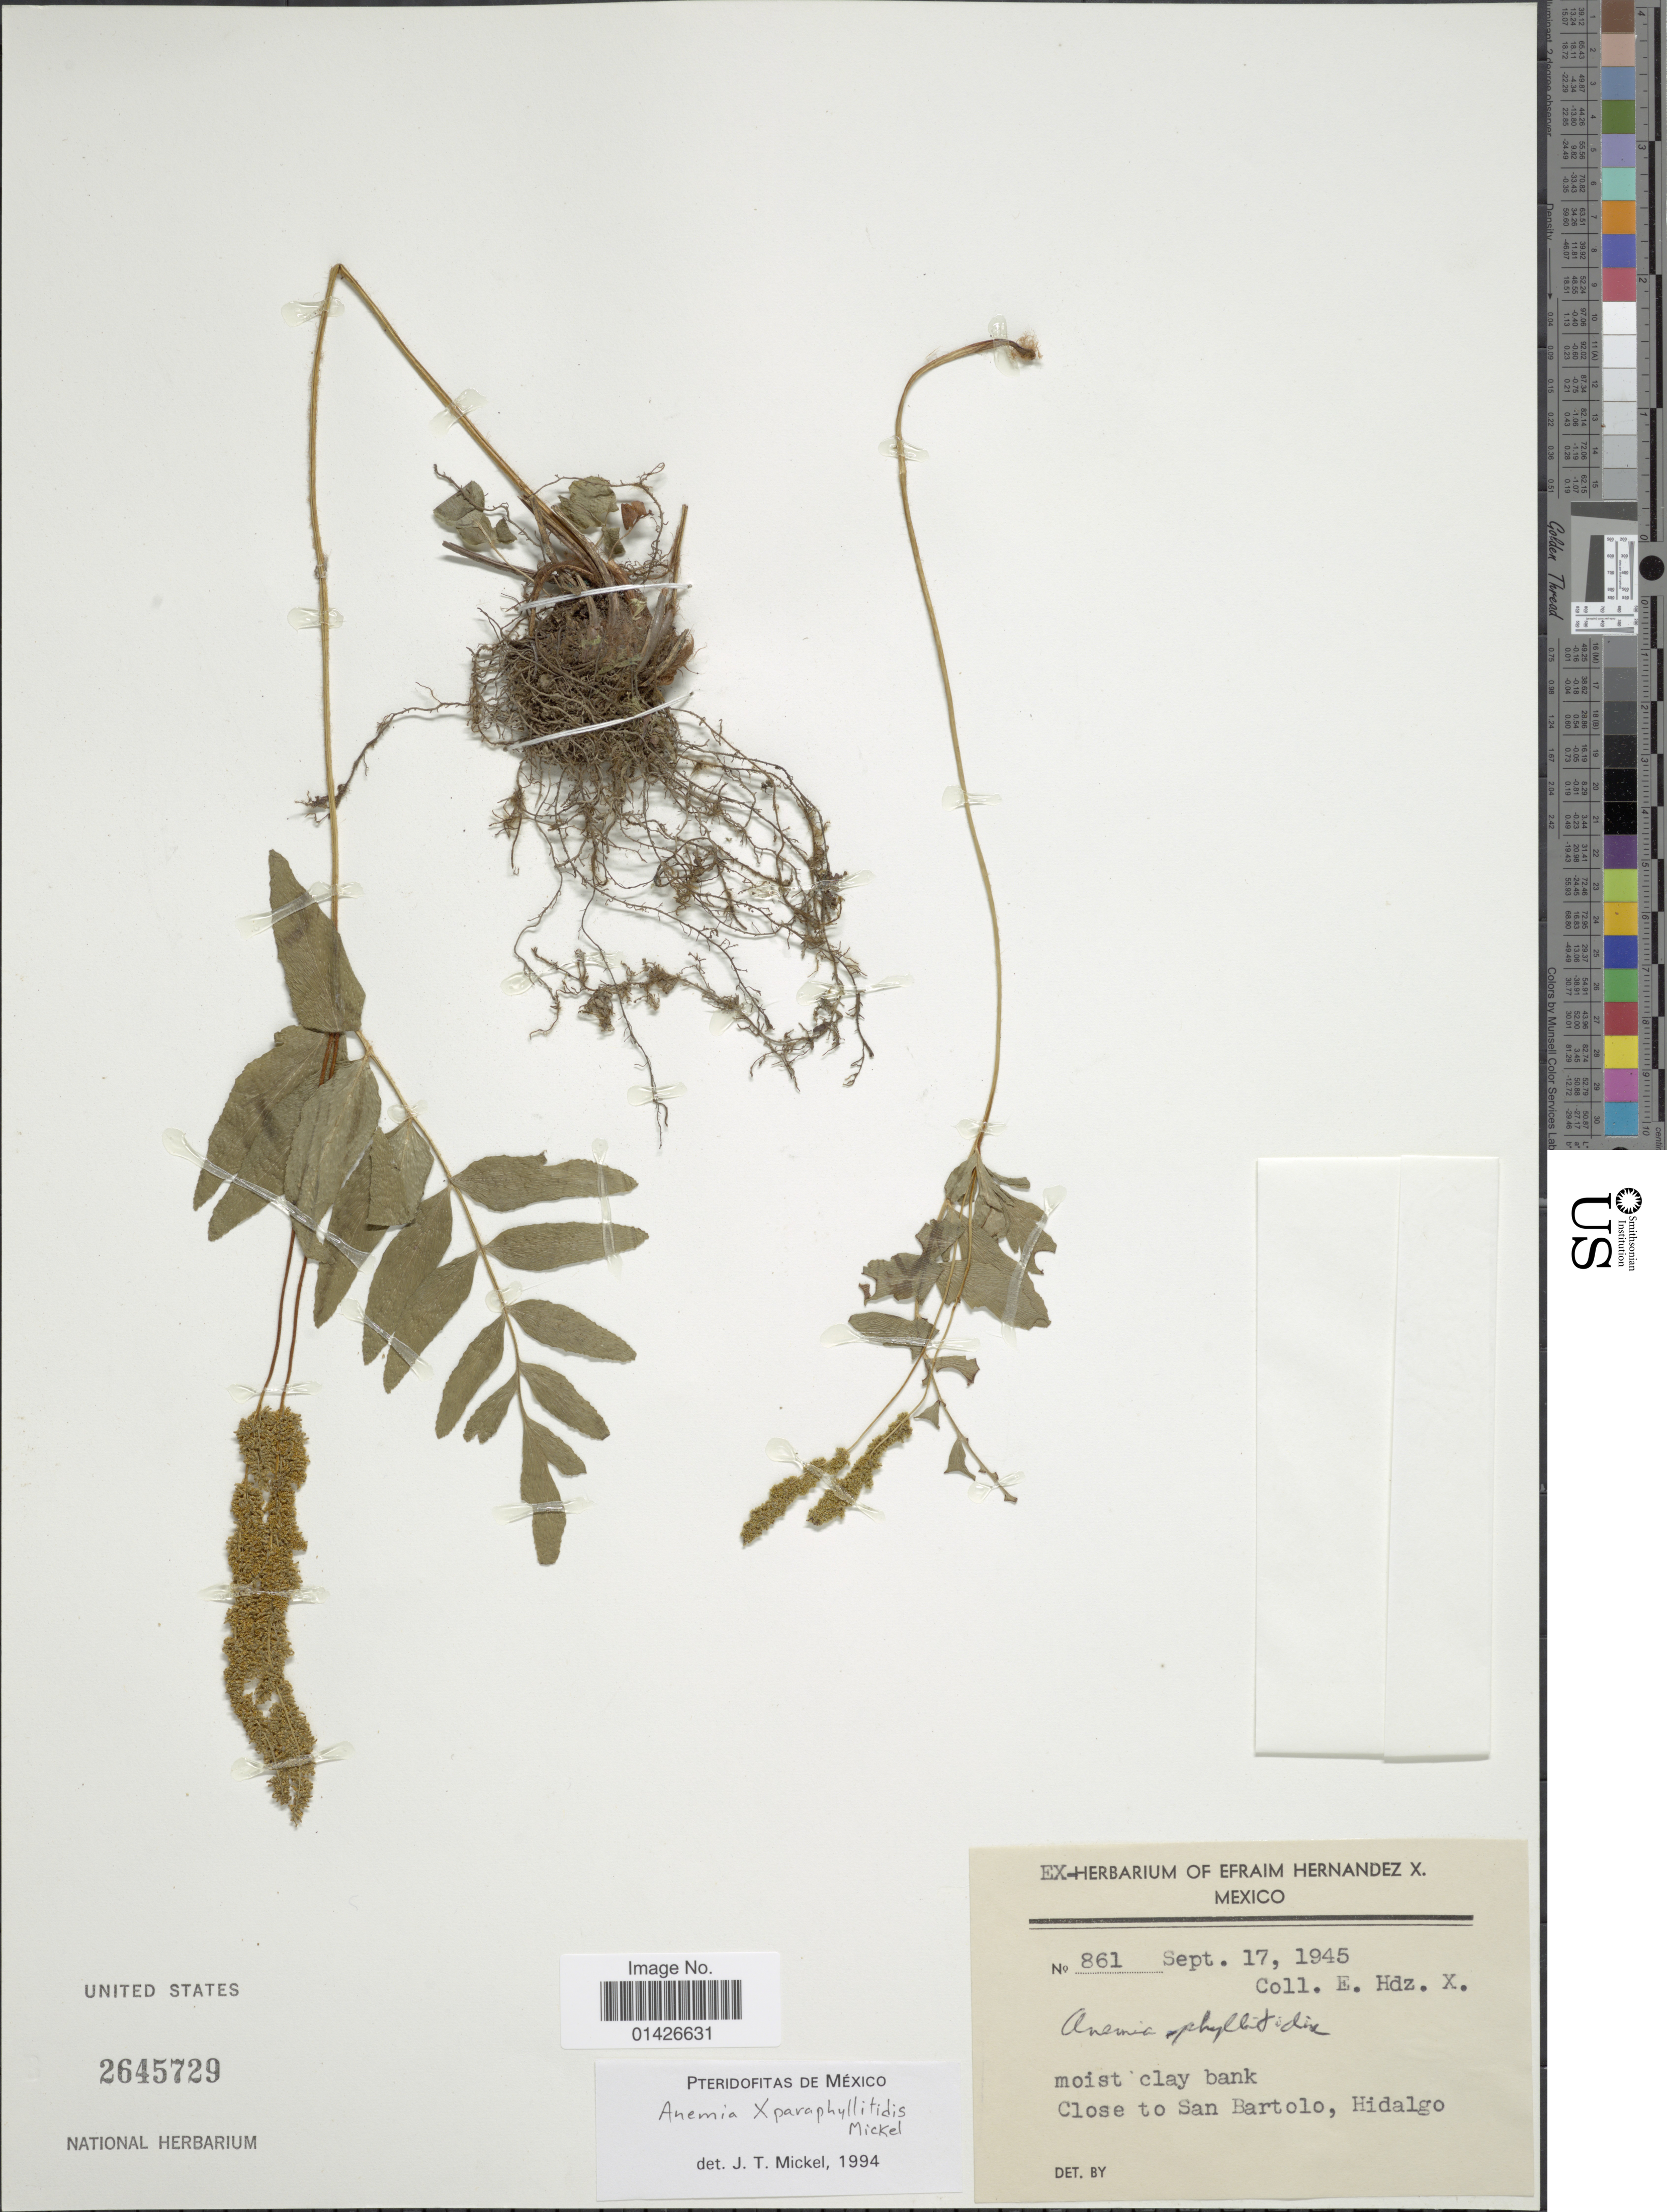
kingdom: Plantae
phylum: Tracheophyta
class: Polypodiopsida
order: Schizaeales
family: Anemiaceae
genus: Anemia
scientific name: Anemia x paraphyllitidis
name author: Mickel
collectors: E. Hernandez X.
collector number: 861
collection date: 1945-09-17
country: Mexico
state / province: Hidalgo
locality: Close to San Bartolo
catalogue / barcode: US 2645729